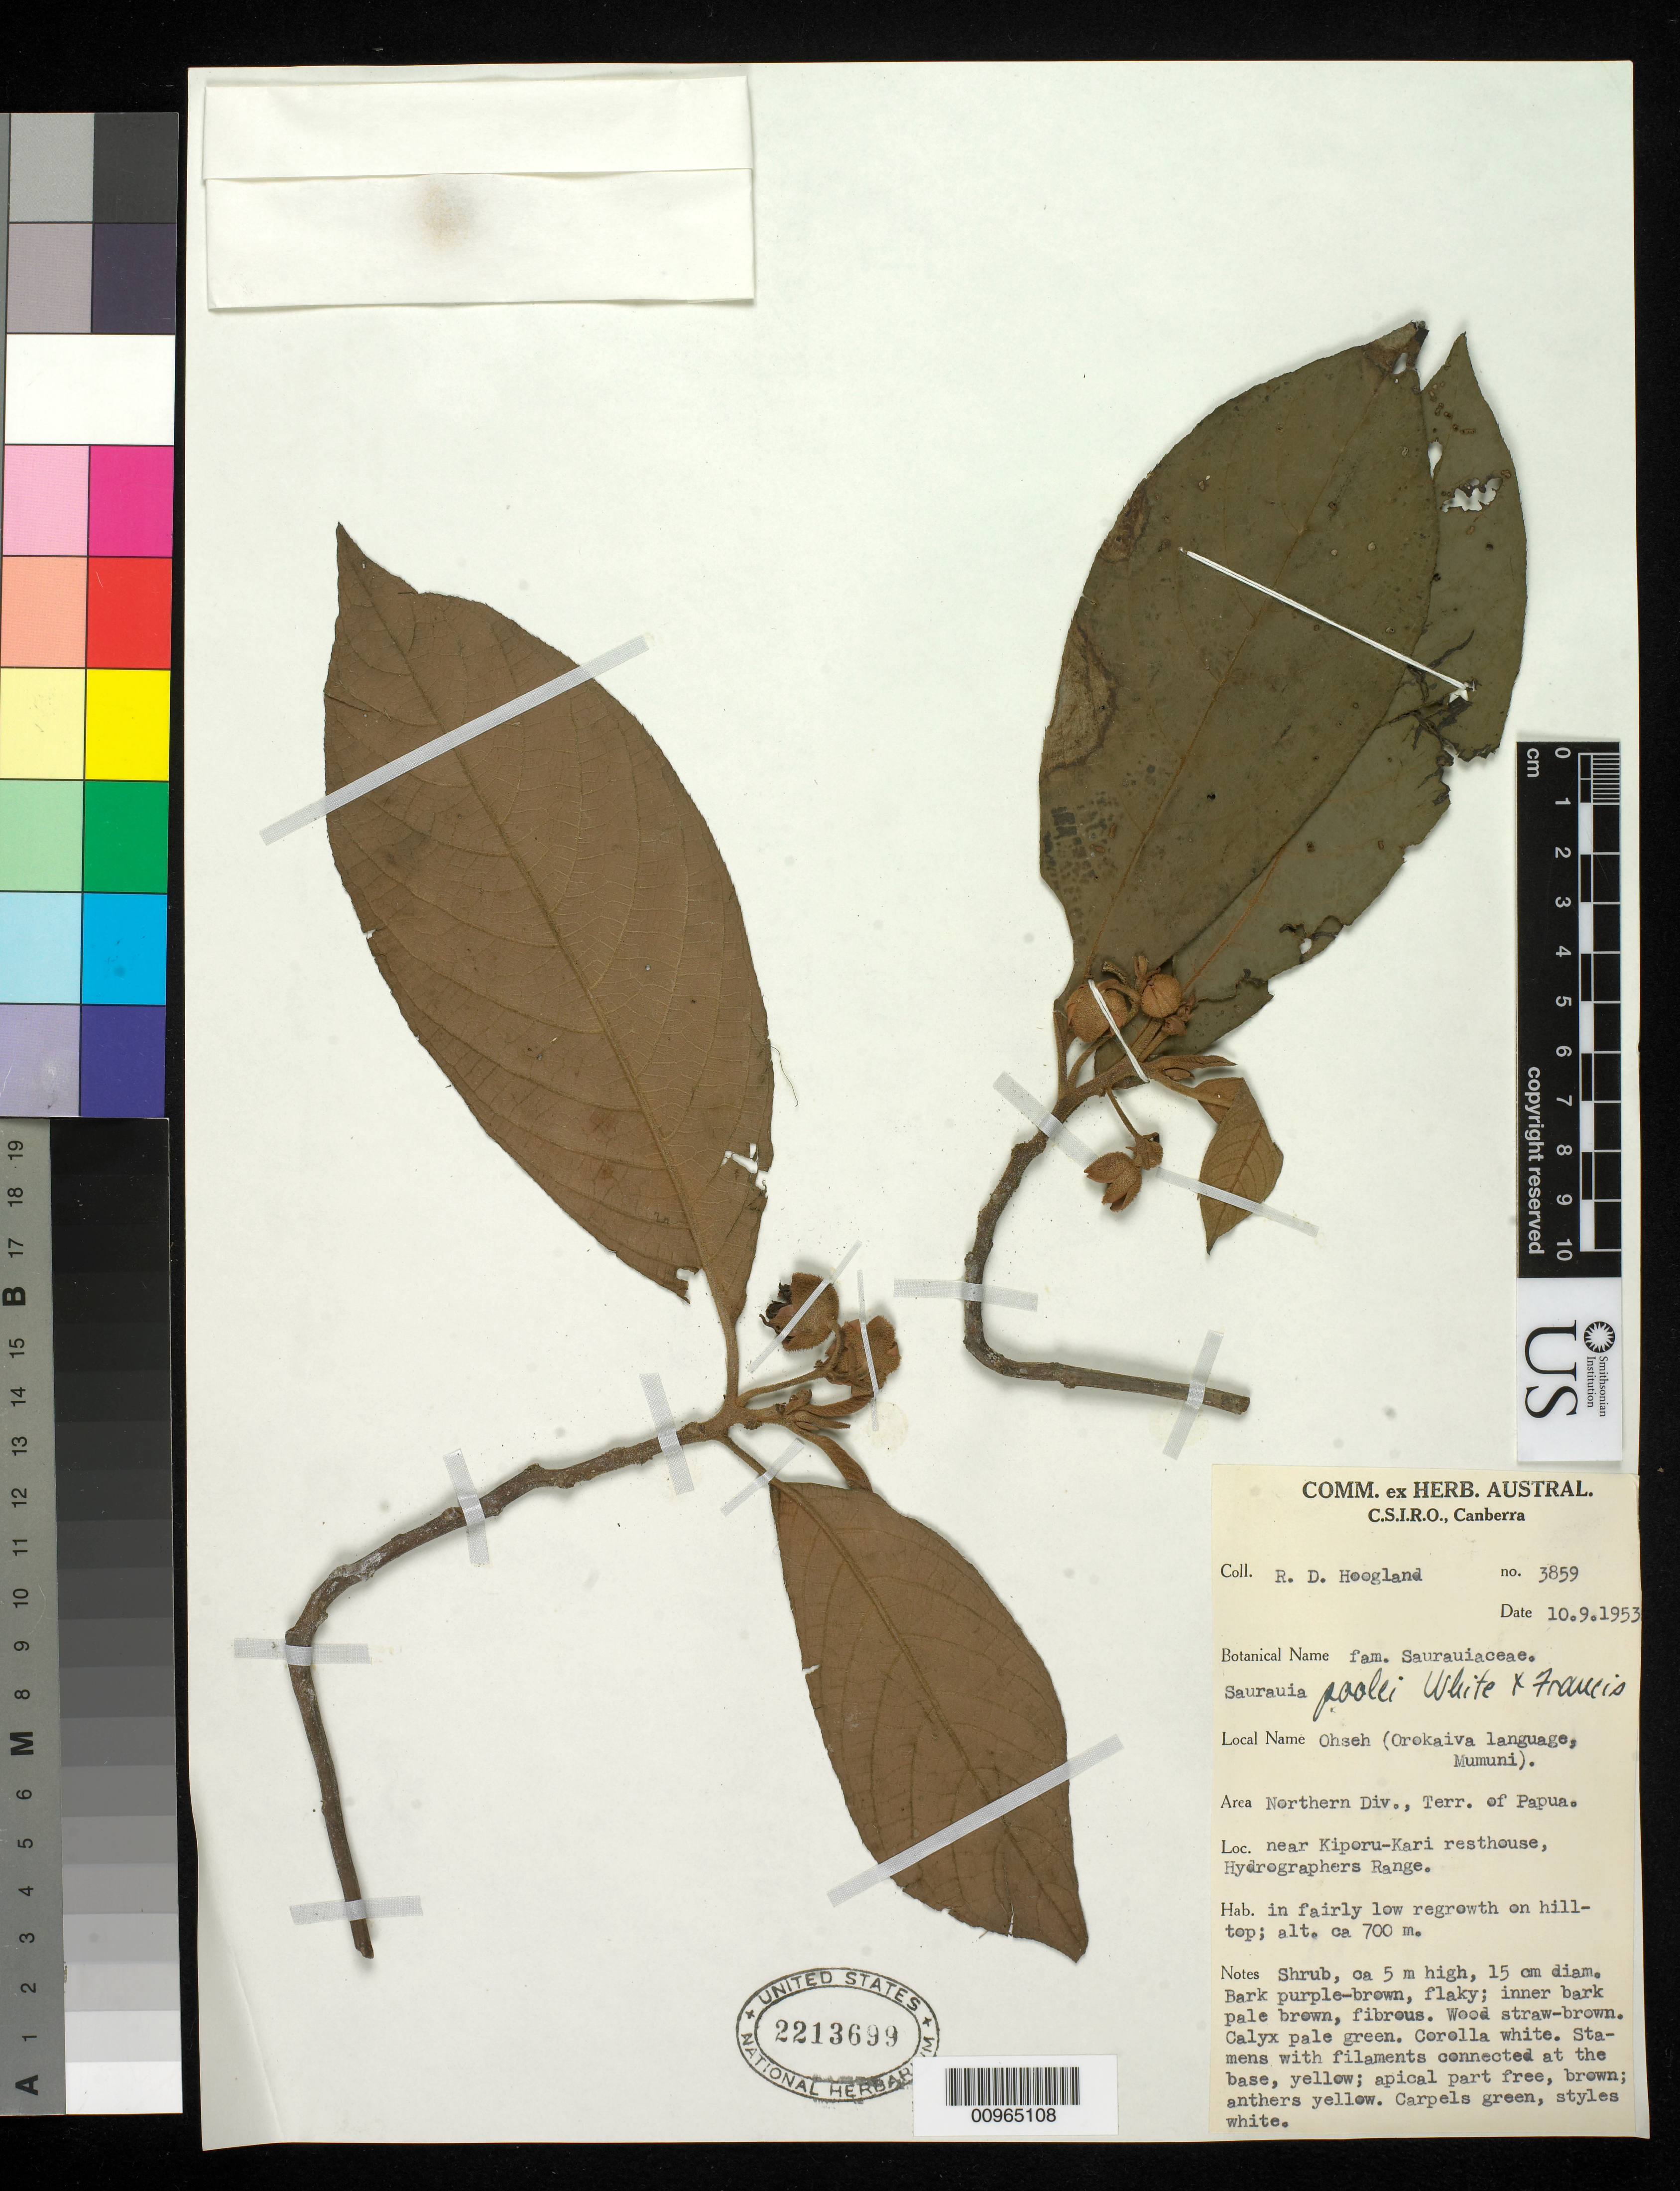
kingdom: Plantae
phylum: Tracheophyta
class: Magnoliopsida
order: Ericales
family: Actinidiaceae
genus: Saurauia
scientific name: Saurauia poolei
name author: C.T. White & W.D. Francis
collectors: R. D. Hoogland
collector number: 3859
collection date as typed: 10 Sep 1953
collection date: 1953-09-10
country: Papua New Guinea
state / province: Northern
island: New Guinea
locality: Near Kiporu-Kari resthouse, Hydrographers Range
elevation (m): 700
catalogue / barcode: US 2213699